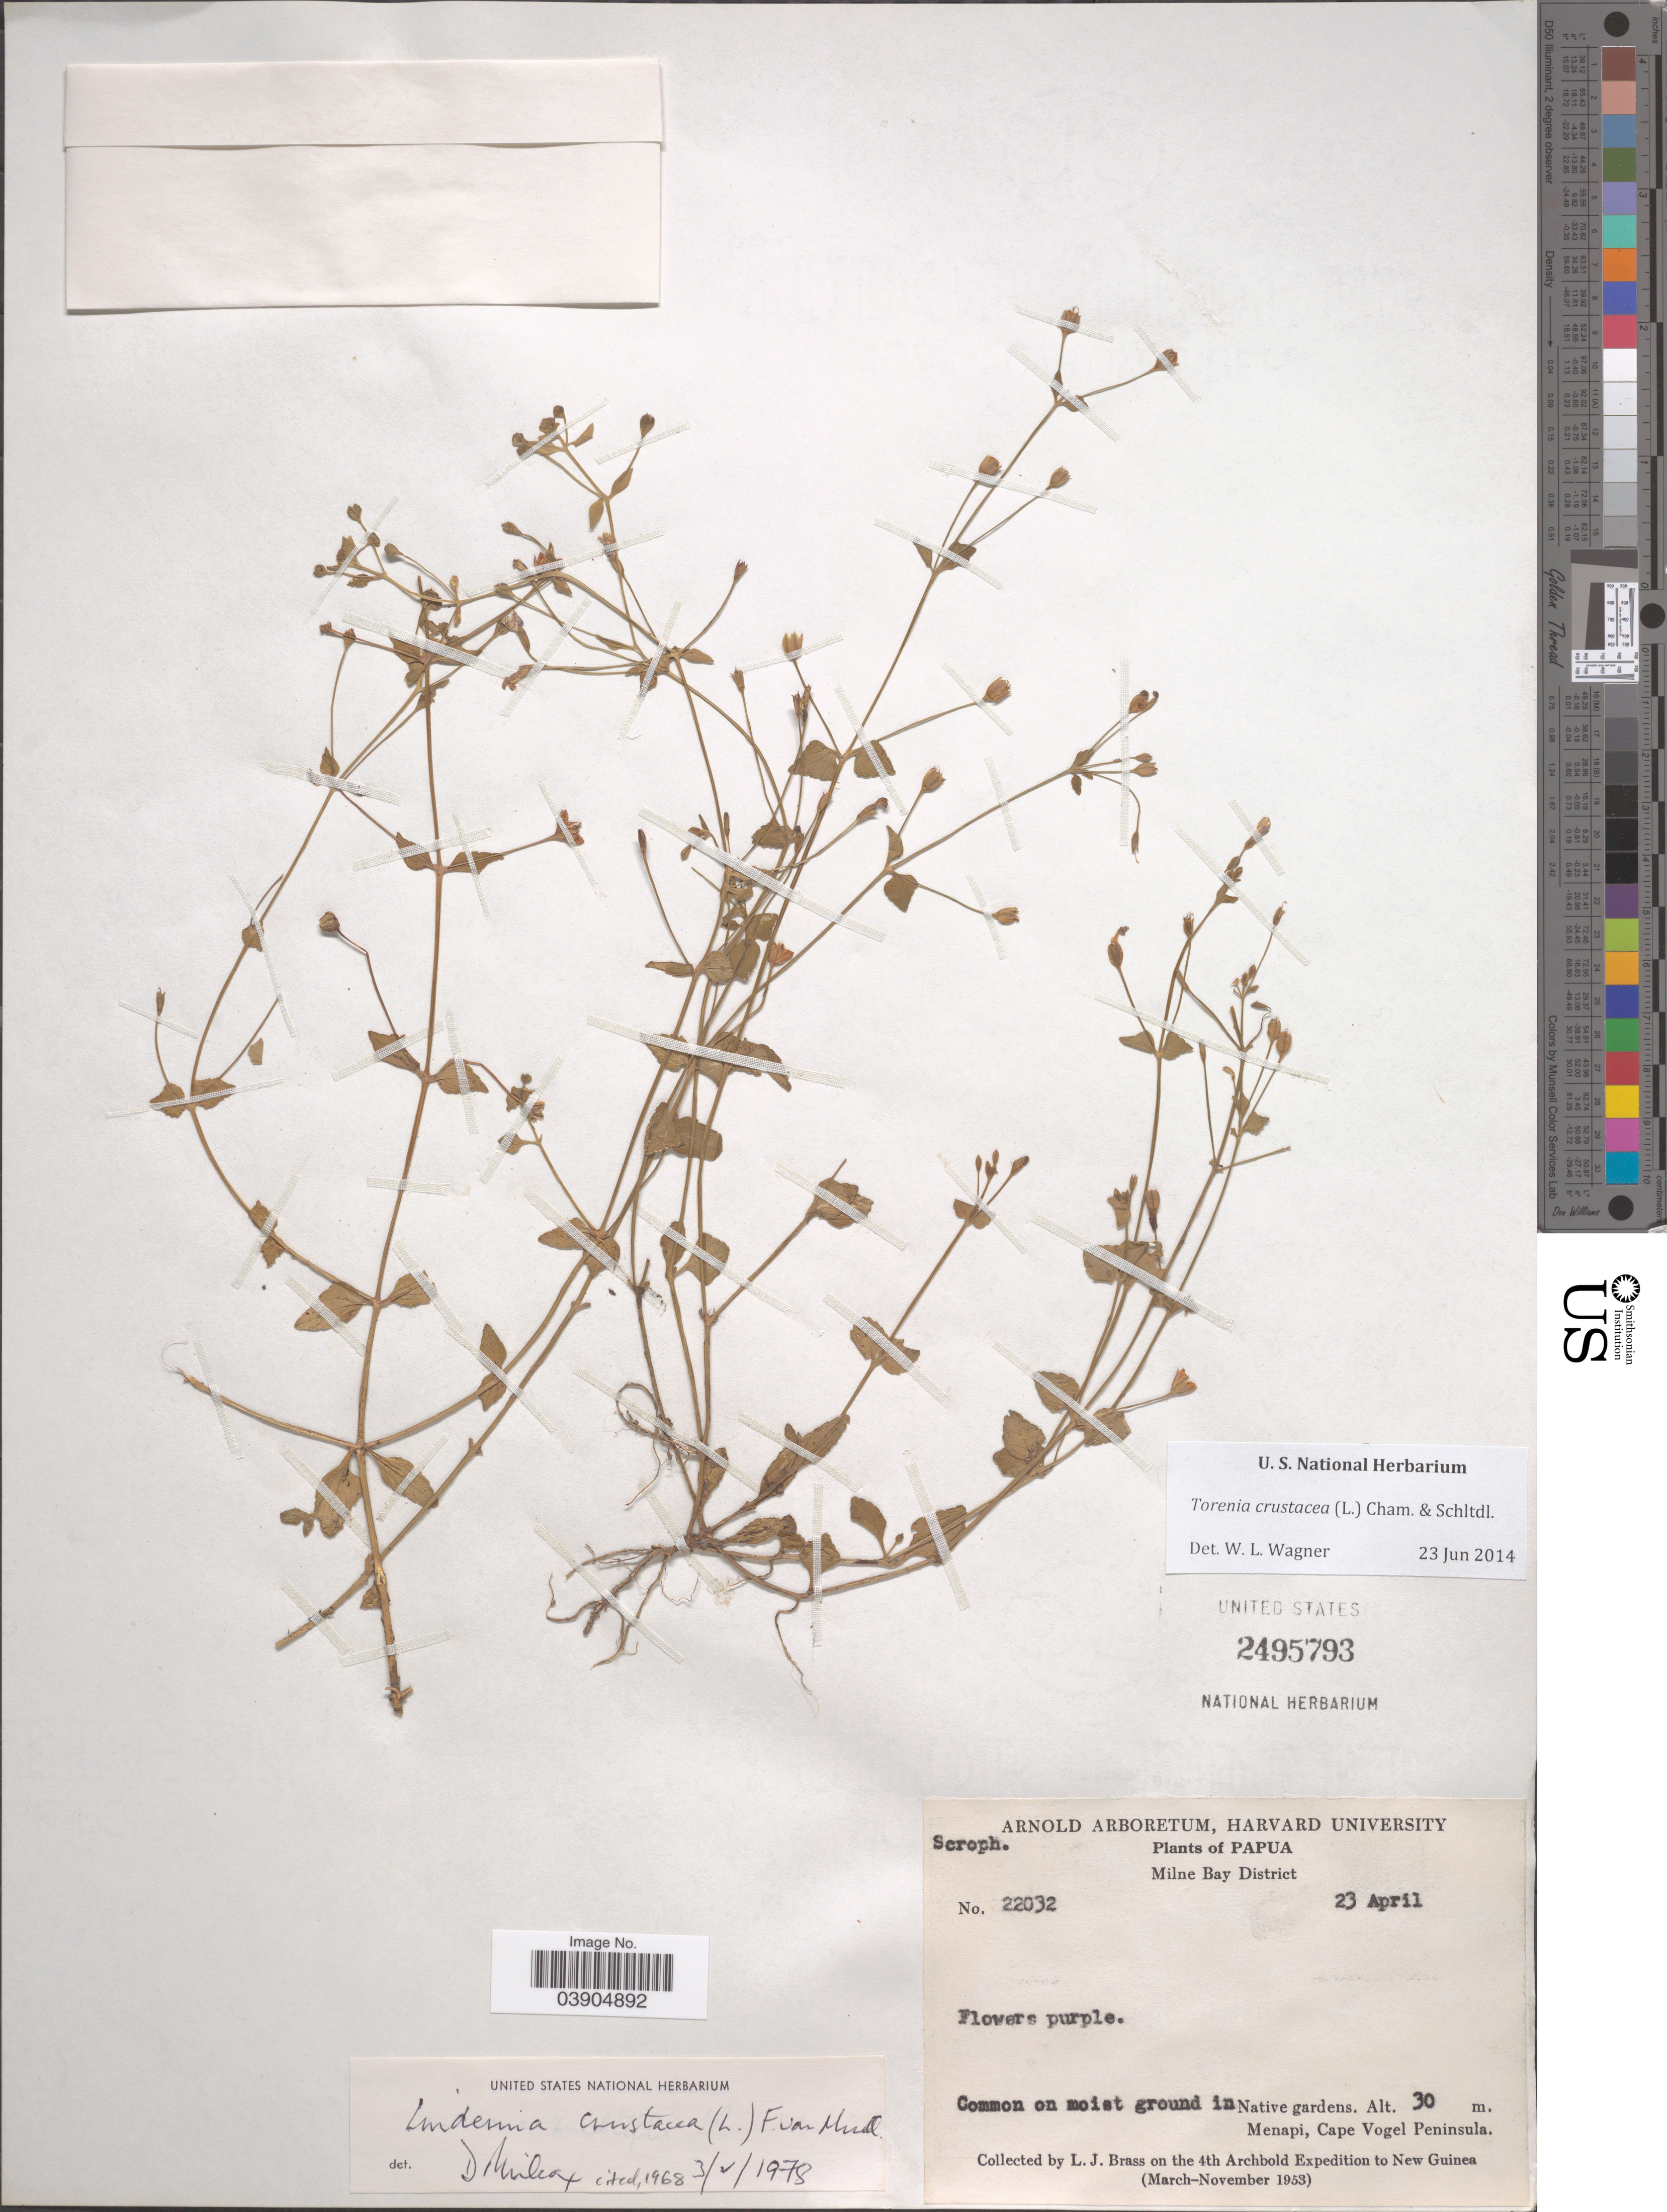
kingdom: Plantae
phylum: Tracheophyta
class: Magnoliopsida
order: Lamiales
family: Linderniaceae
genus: Lindernia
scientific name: Lindernia crustacea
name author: (L.) F. Muell.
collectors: L. J. Brass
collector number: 22032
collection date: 1953-04-23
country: Papua New Guinea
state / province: Milne Bay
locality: Papua. Milne Bay District. Native gardens. Menapi, Cape Vogel Peninsula. New Guinea.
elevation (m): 30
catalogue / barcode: US 2495793